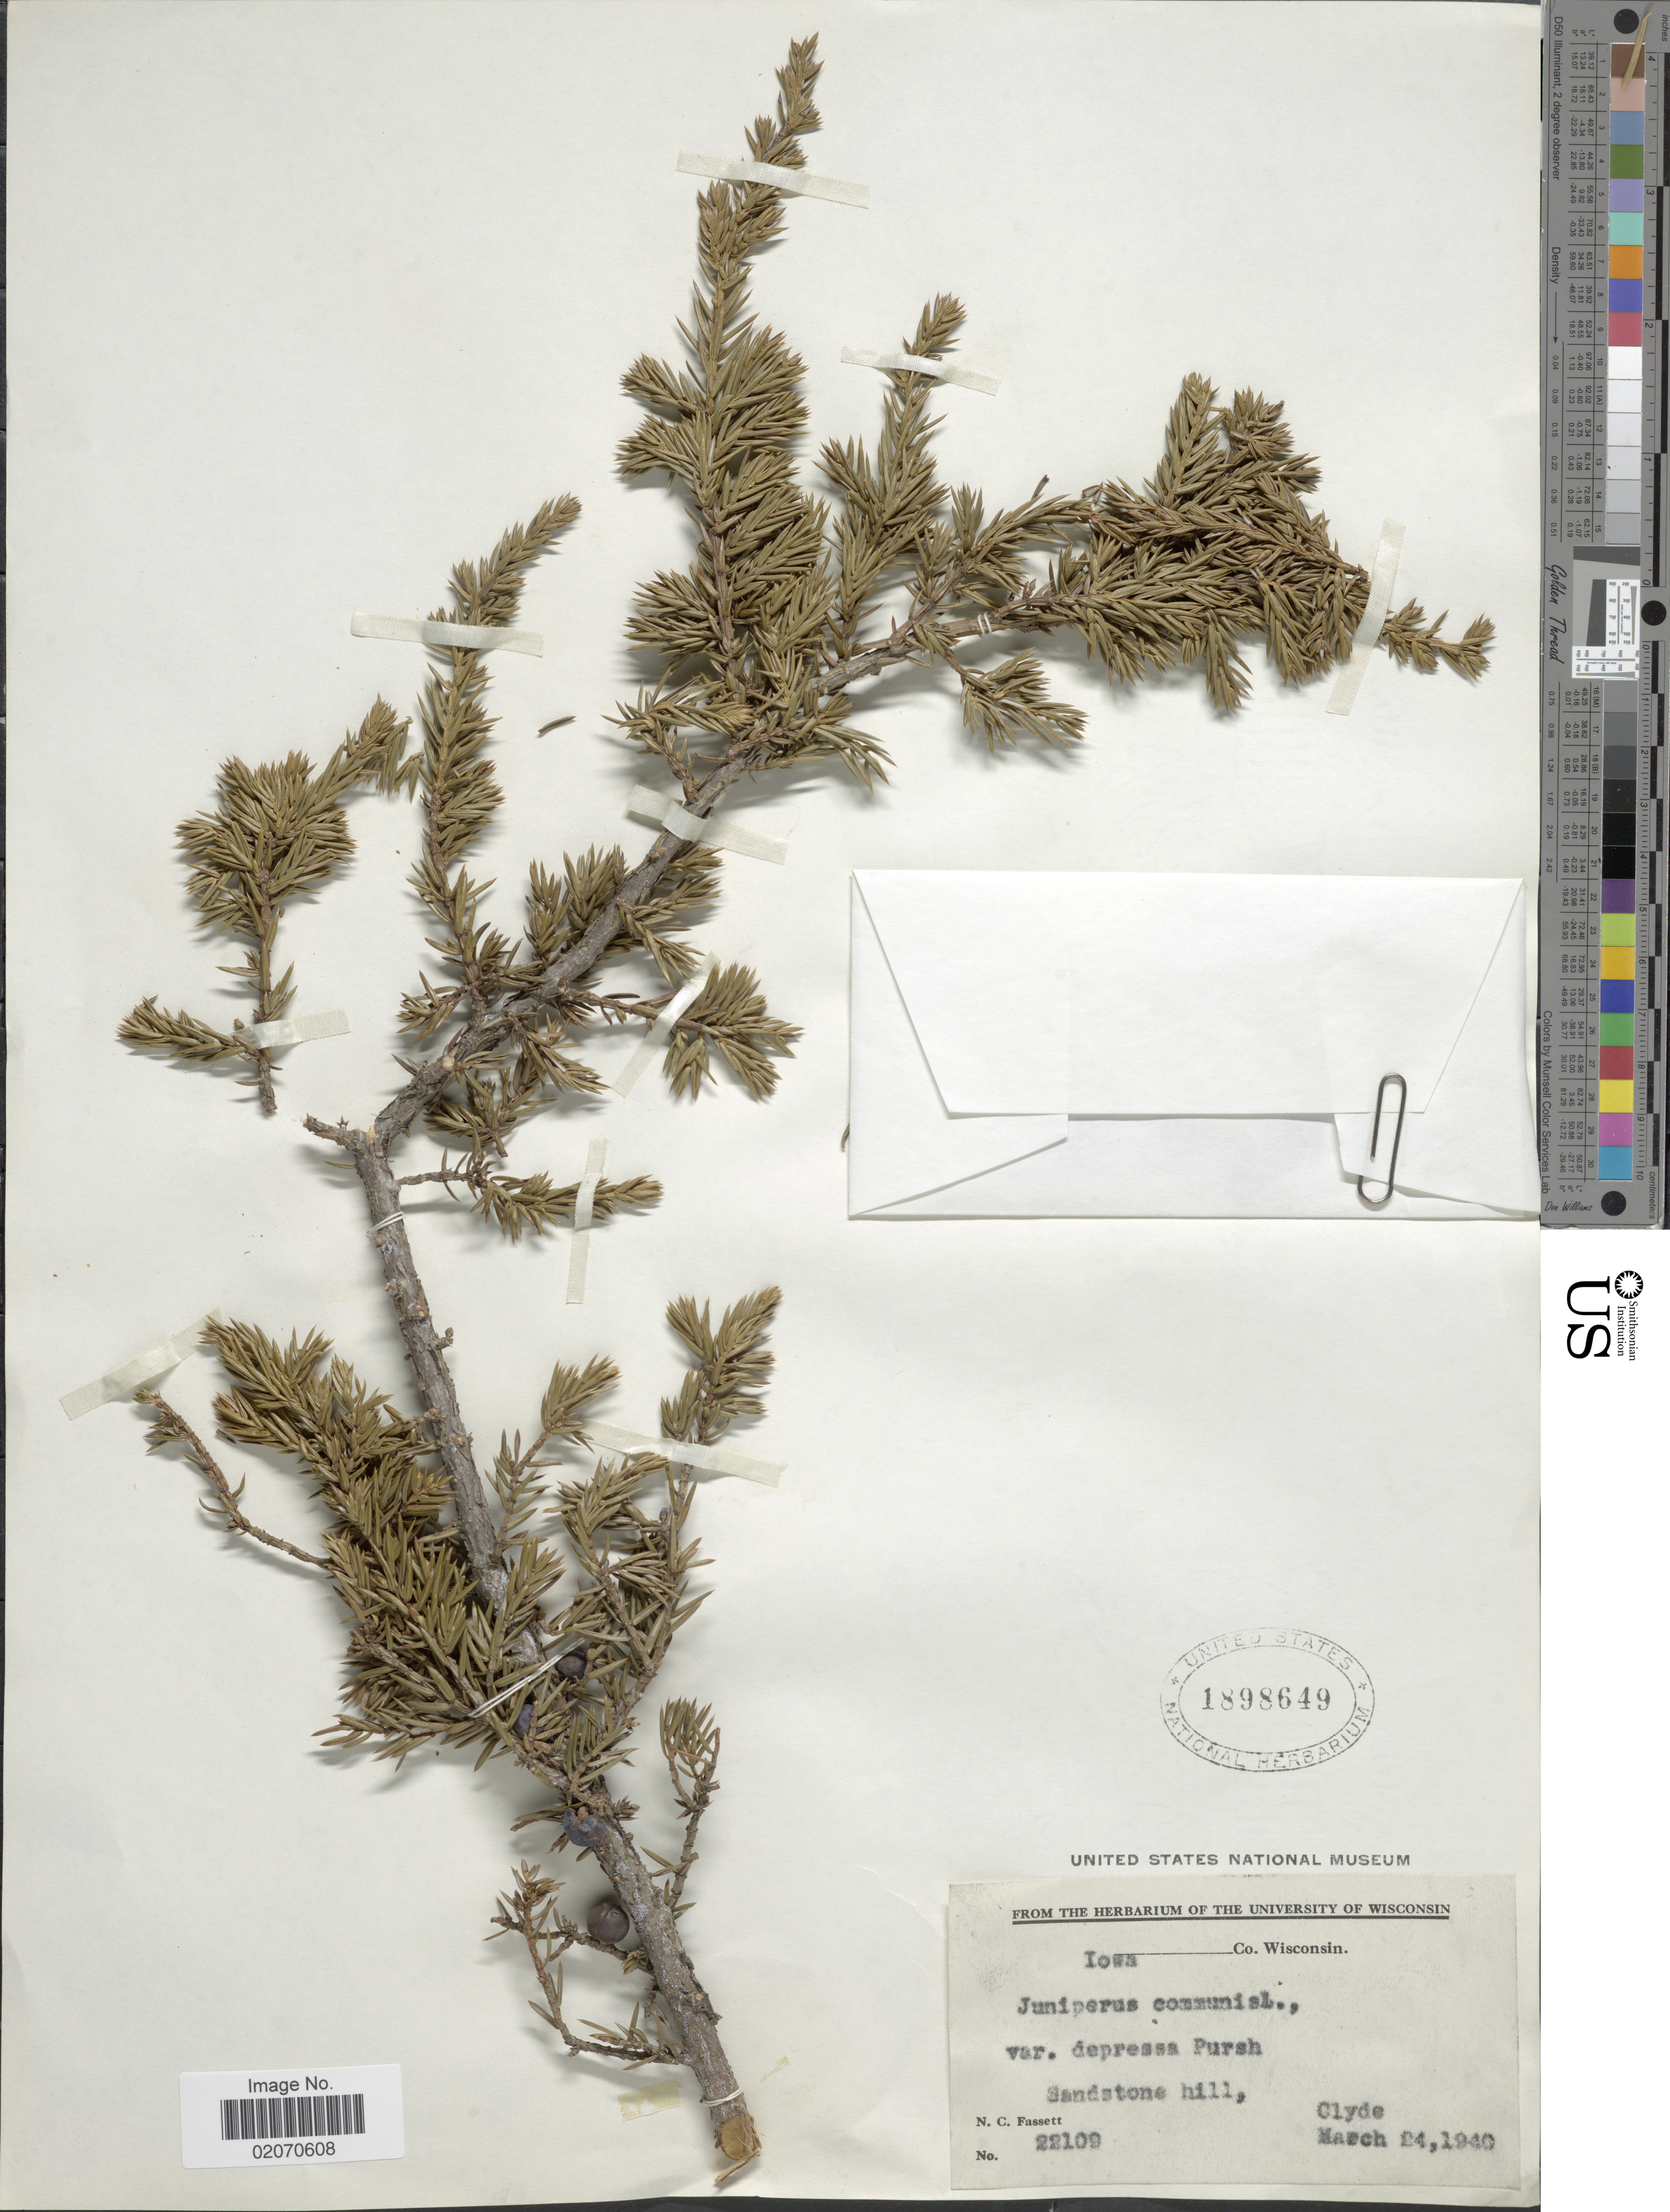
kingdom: Plantae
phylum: Tracheophyta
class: Pinopsida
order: Pinales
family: Cupressaceae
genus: Juniperus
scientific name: Juniperus communis var. depressa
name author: Pursh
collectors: N. C. Fassett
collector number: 22109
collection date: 1940-03-24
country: United States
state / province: Wisconsin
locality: Iowa Co. Clyde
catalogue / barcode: US 1898649